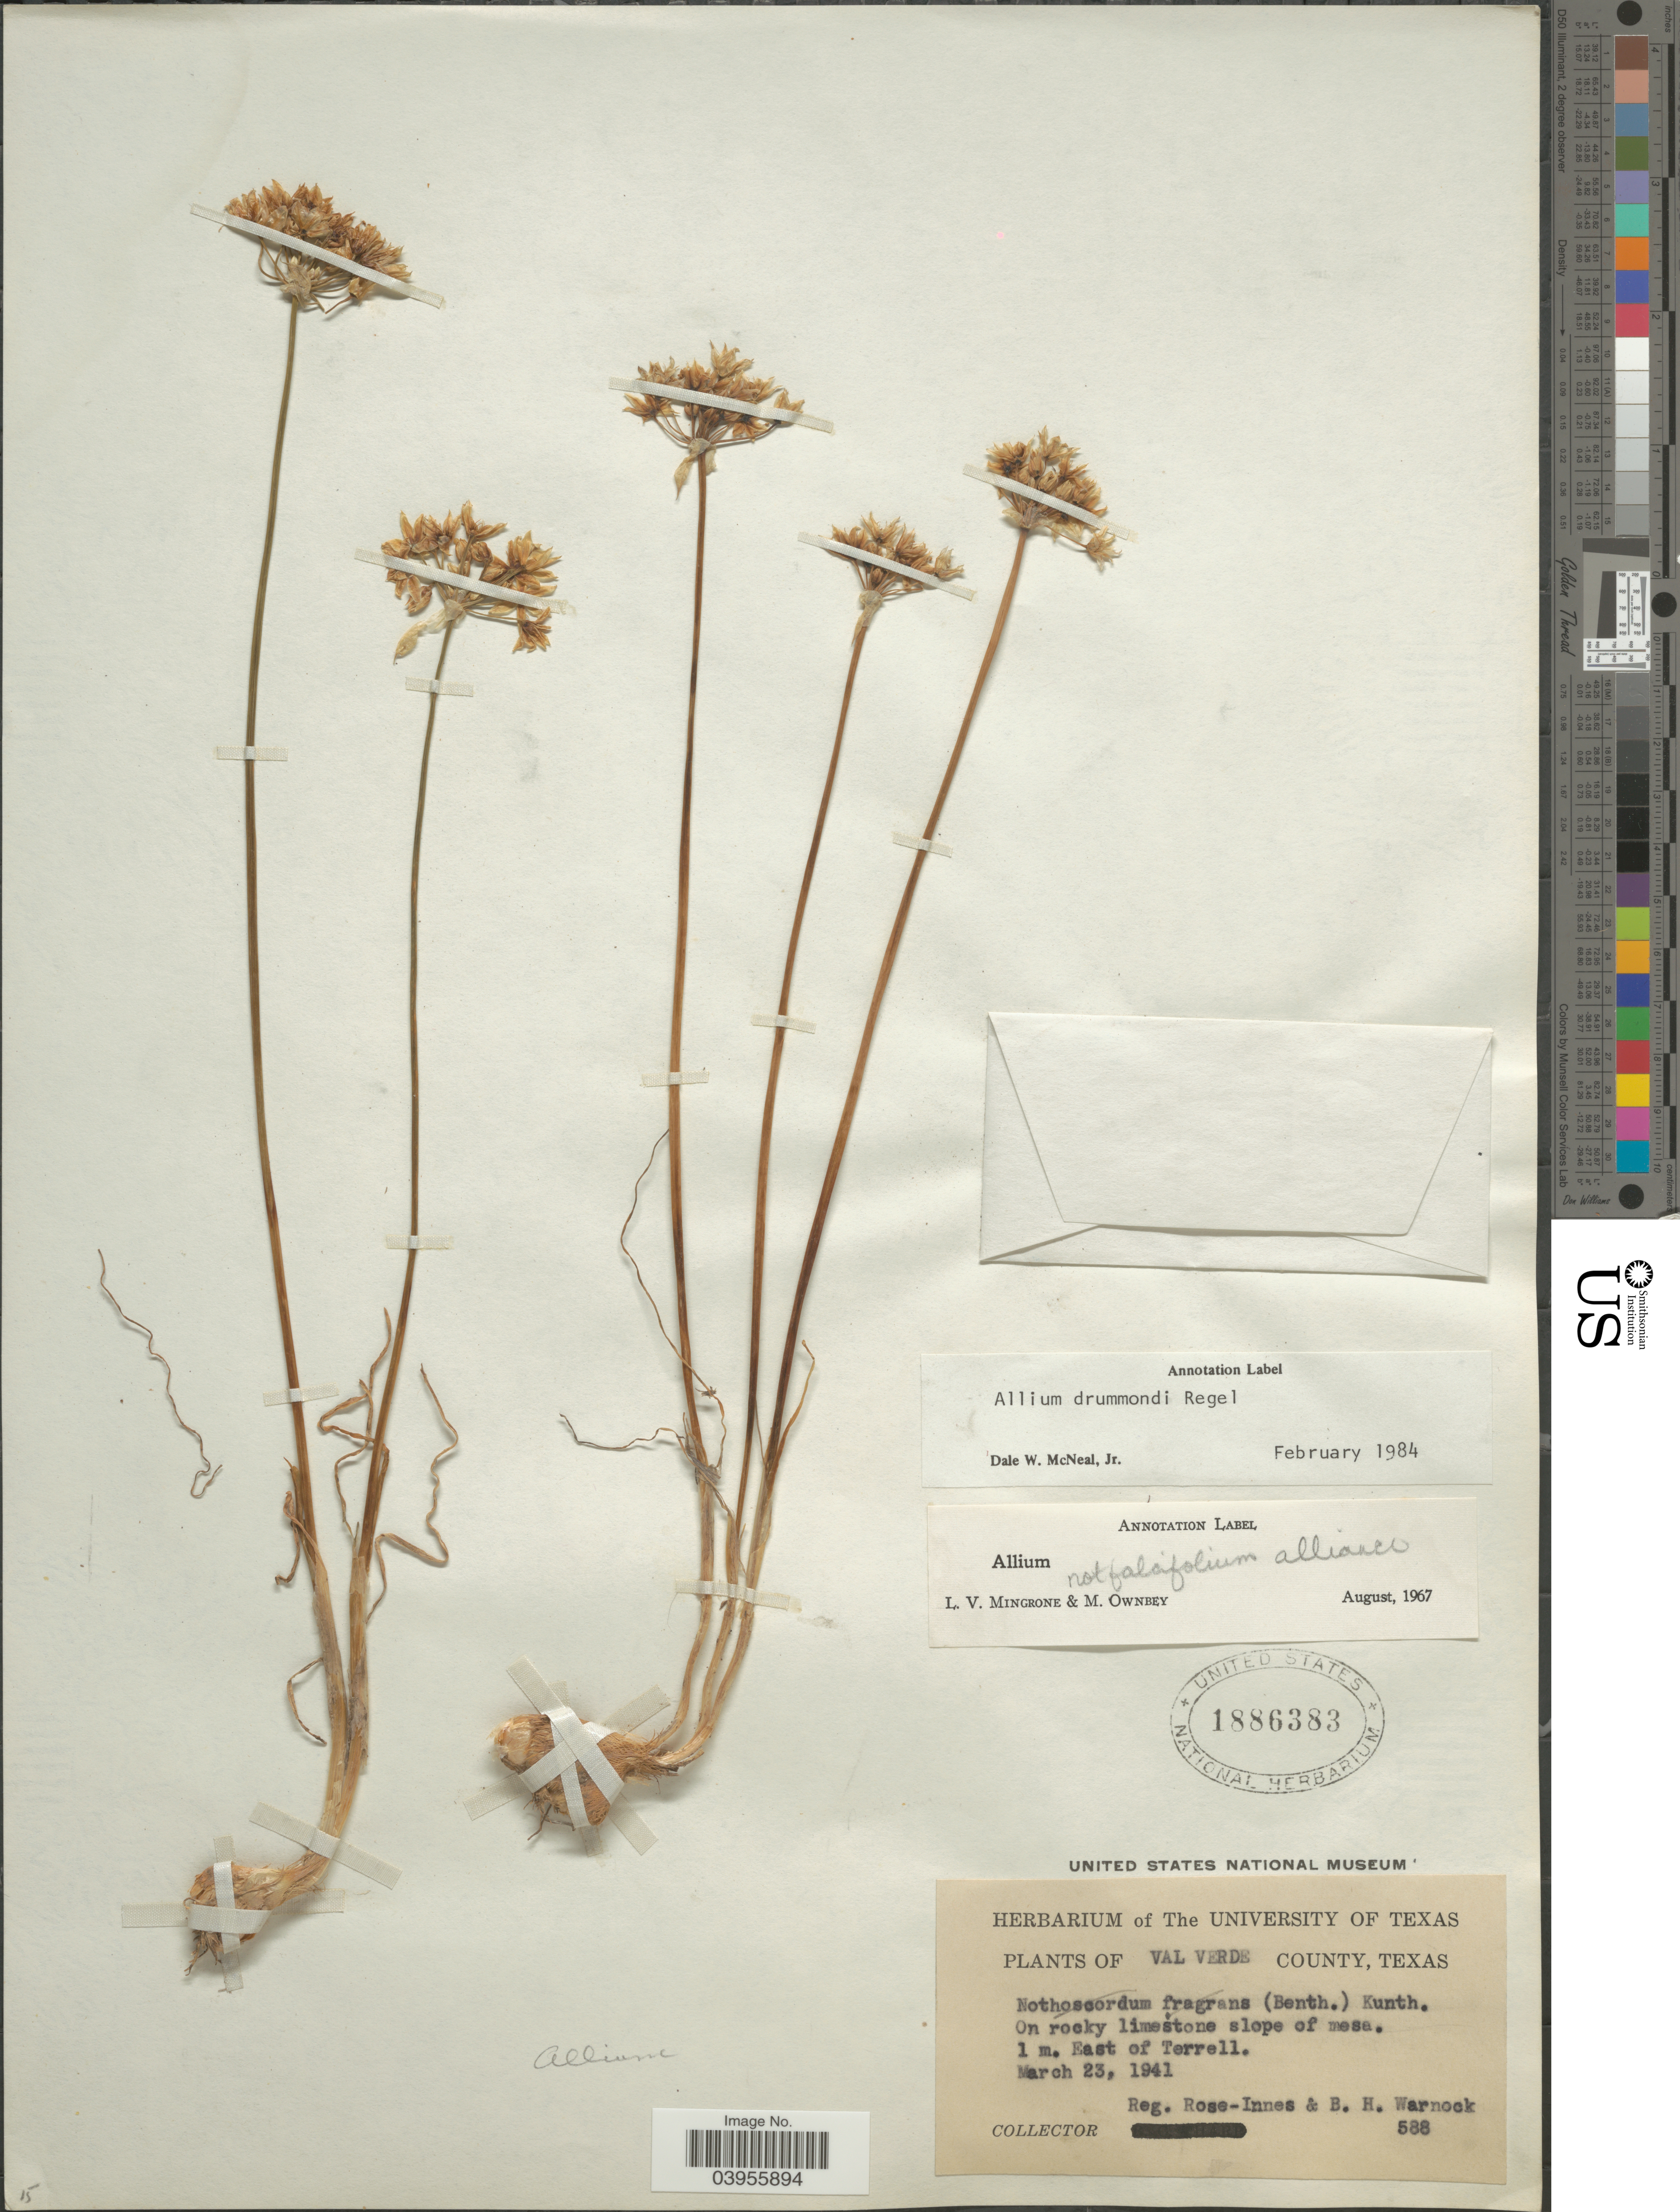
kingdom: Plantae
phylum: Tracheophyta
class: Liliopsida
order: Asparagales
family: Amaryllidaceae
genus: Allium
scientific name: Allium drummondii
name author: Regel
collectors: R. Rose-Innes & B. H. Warnock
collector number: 588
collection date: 1941-03-23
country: United States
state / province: Texas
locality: Val Verde County. 1 m. East of Terrell.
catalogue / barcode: US 1886383